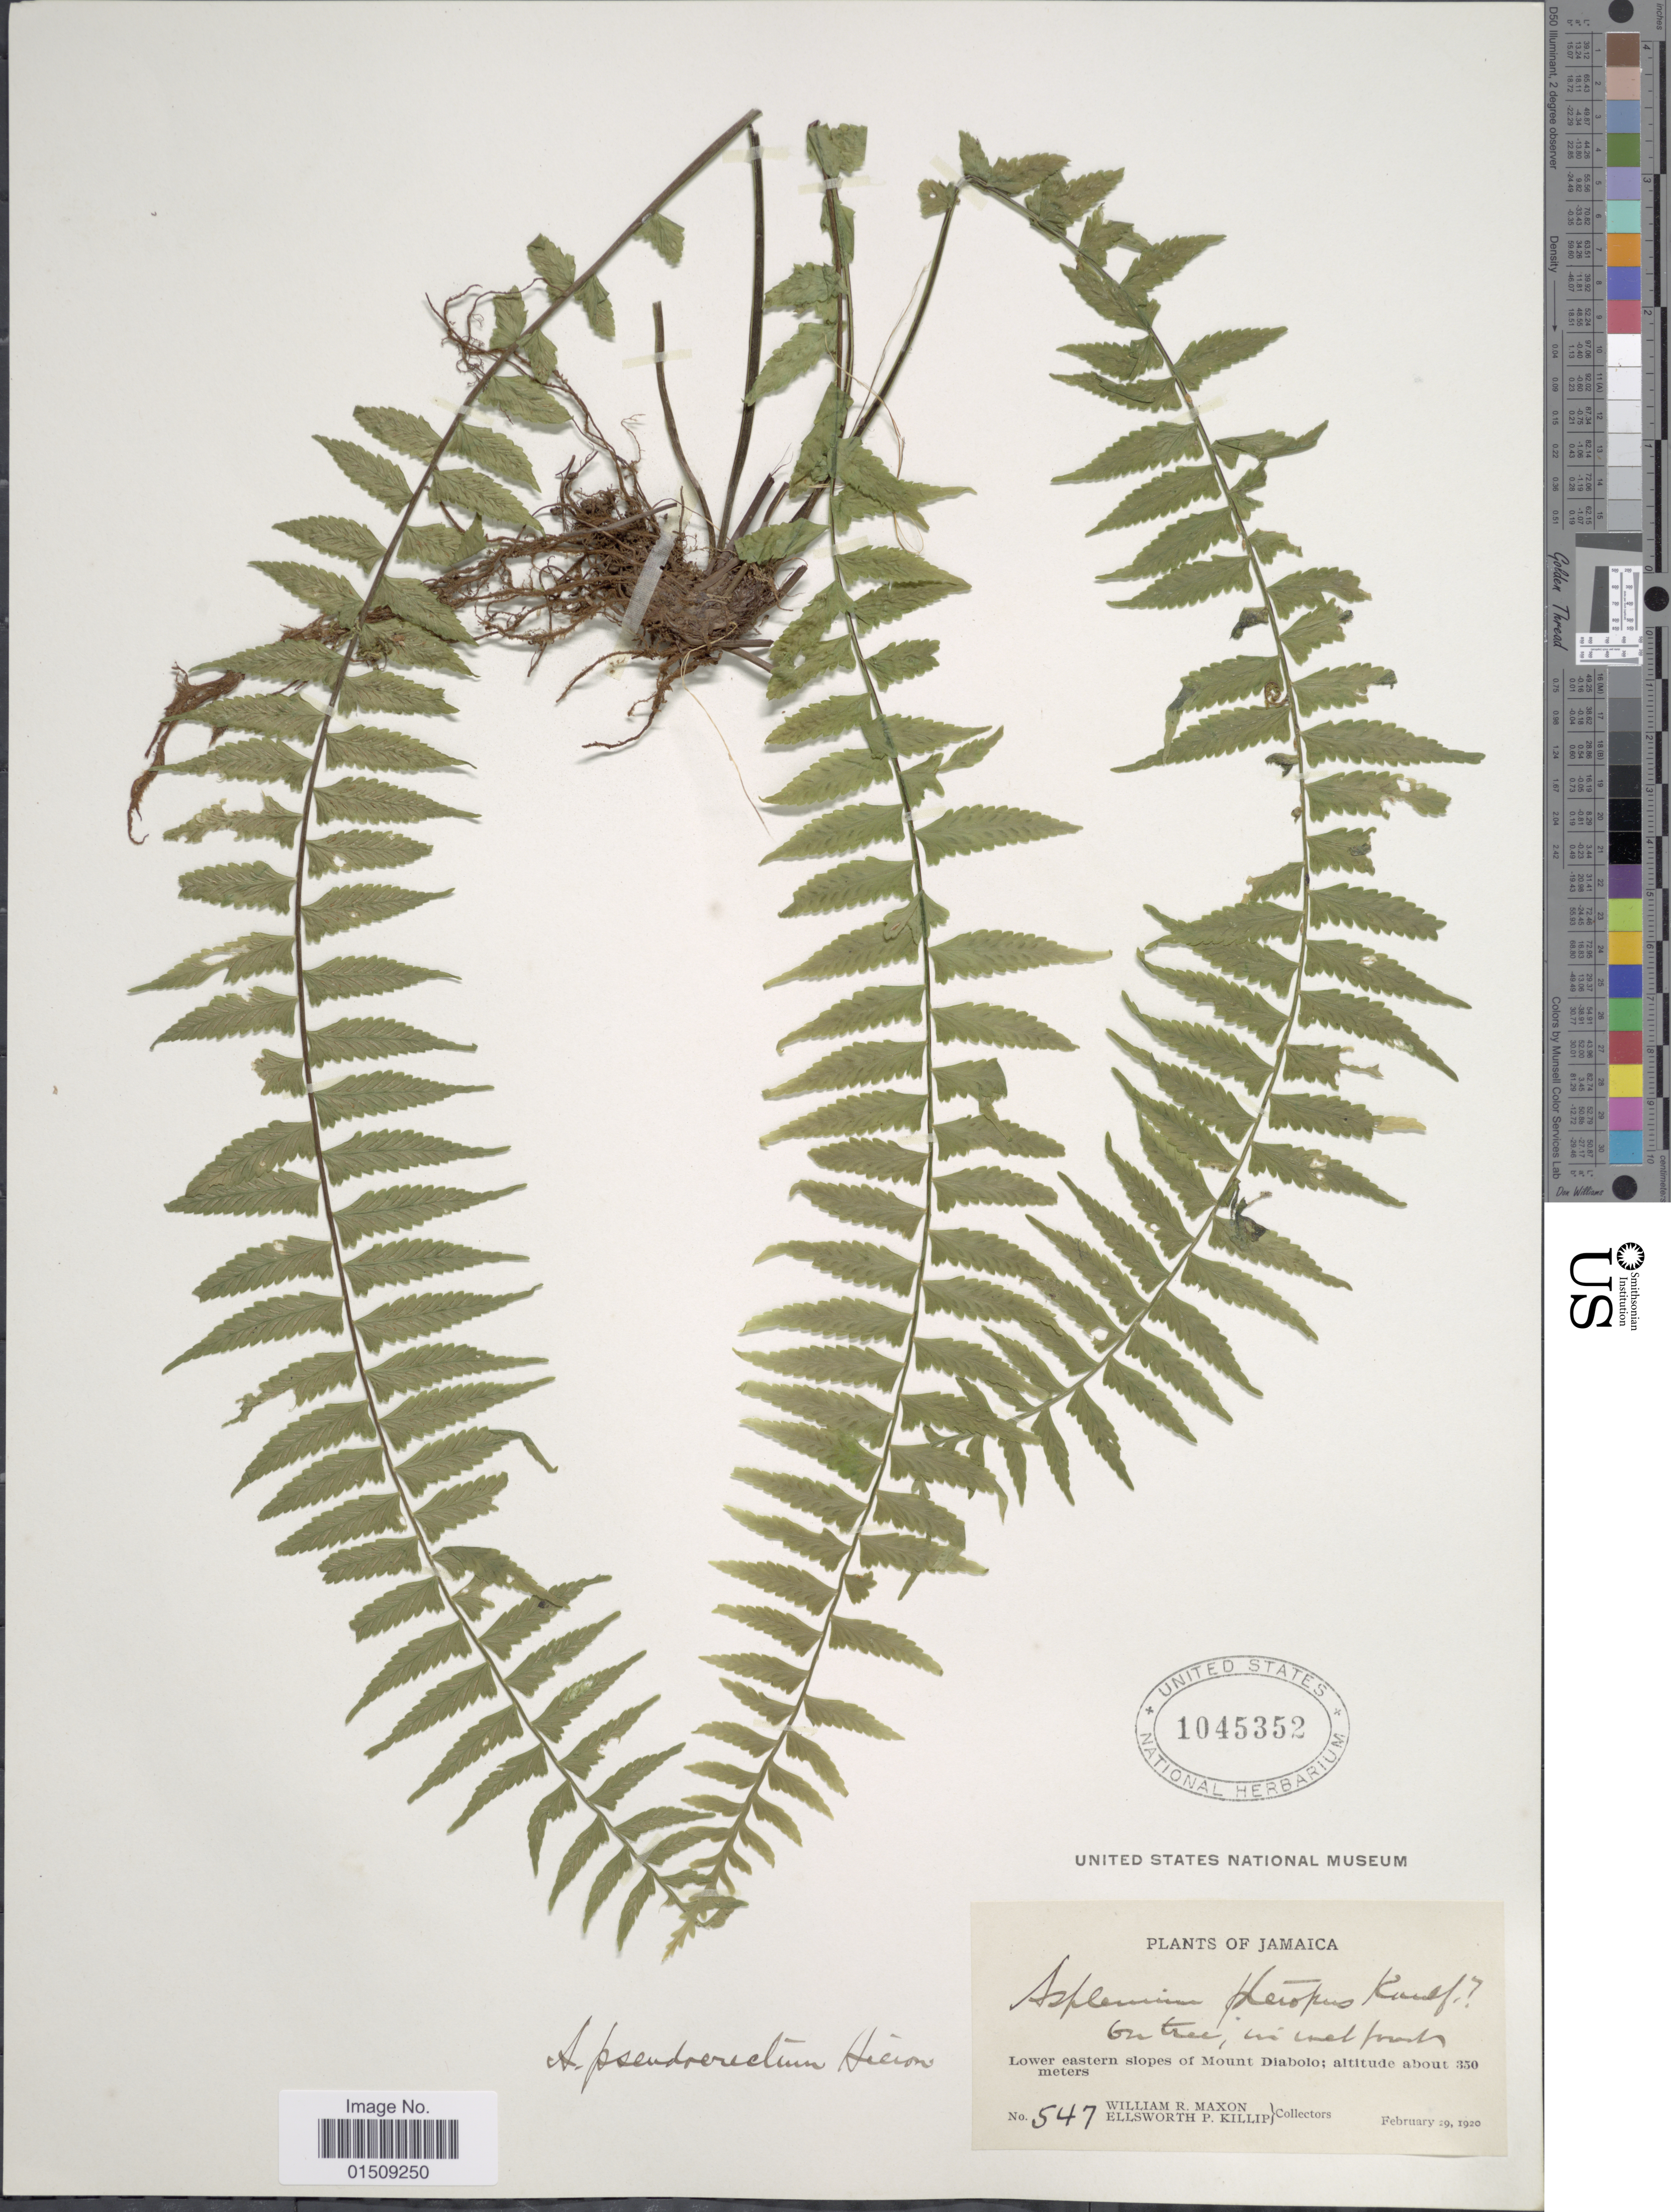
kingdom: Plantae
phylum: Tracheophyta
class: Polypodiopsida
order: Polypodiales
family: Aspleniaceae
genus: Asplenium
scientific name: Asplenium pteropus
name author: Kaulf.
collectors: W. R. Maxon & E. P. Killip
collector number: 547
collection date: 1920-02-29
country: Jamaica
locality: Lower eastern slopes of Mount Diabolo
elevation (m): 350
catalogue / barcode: US 1045352